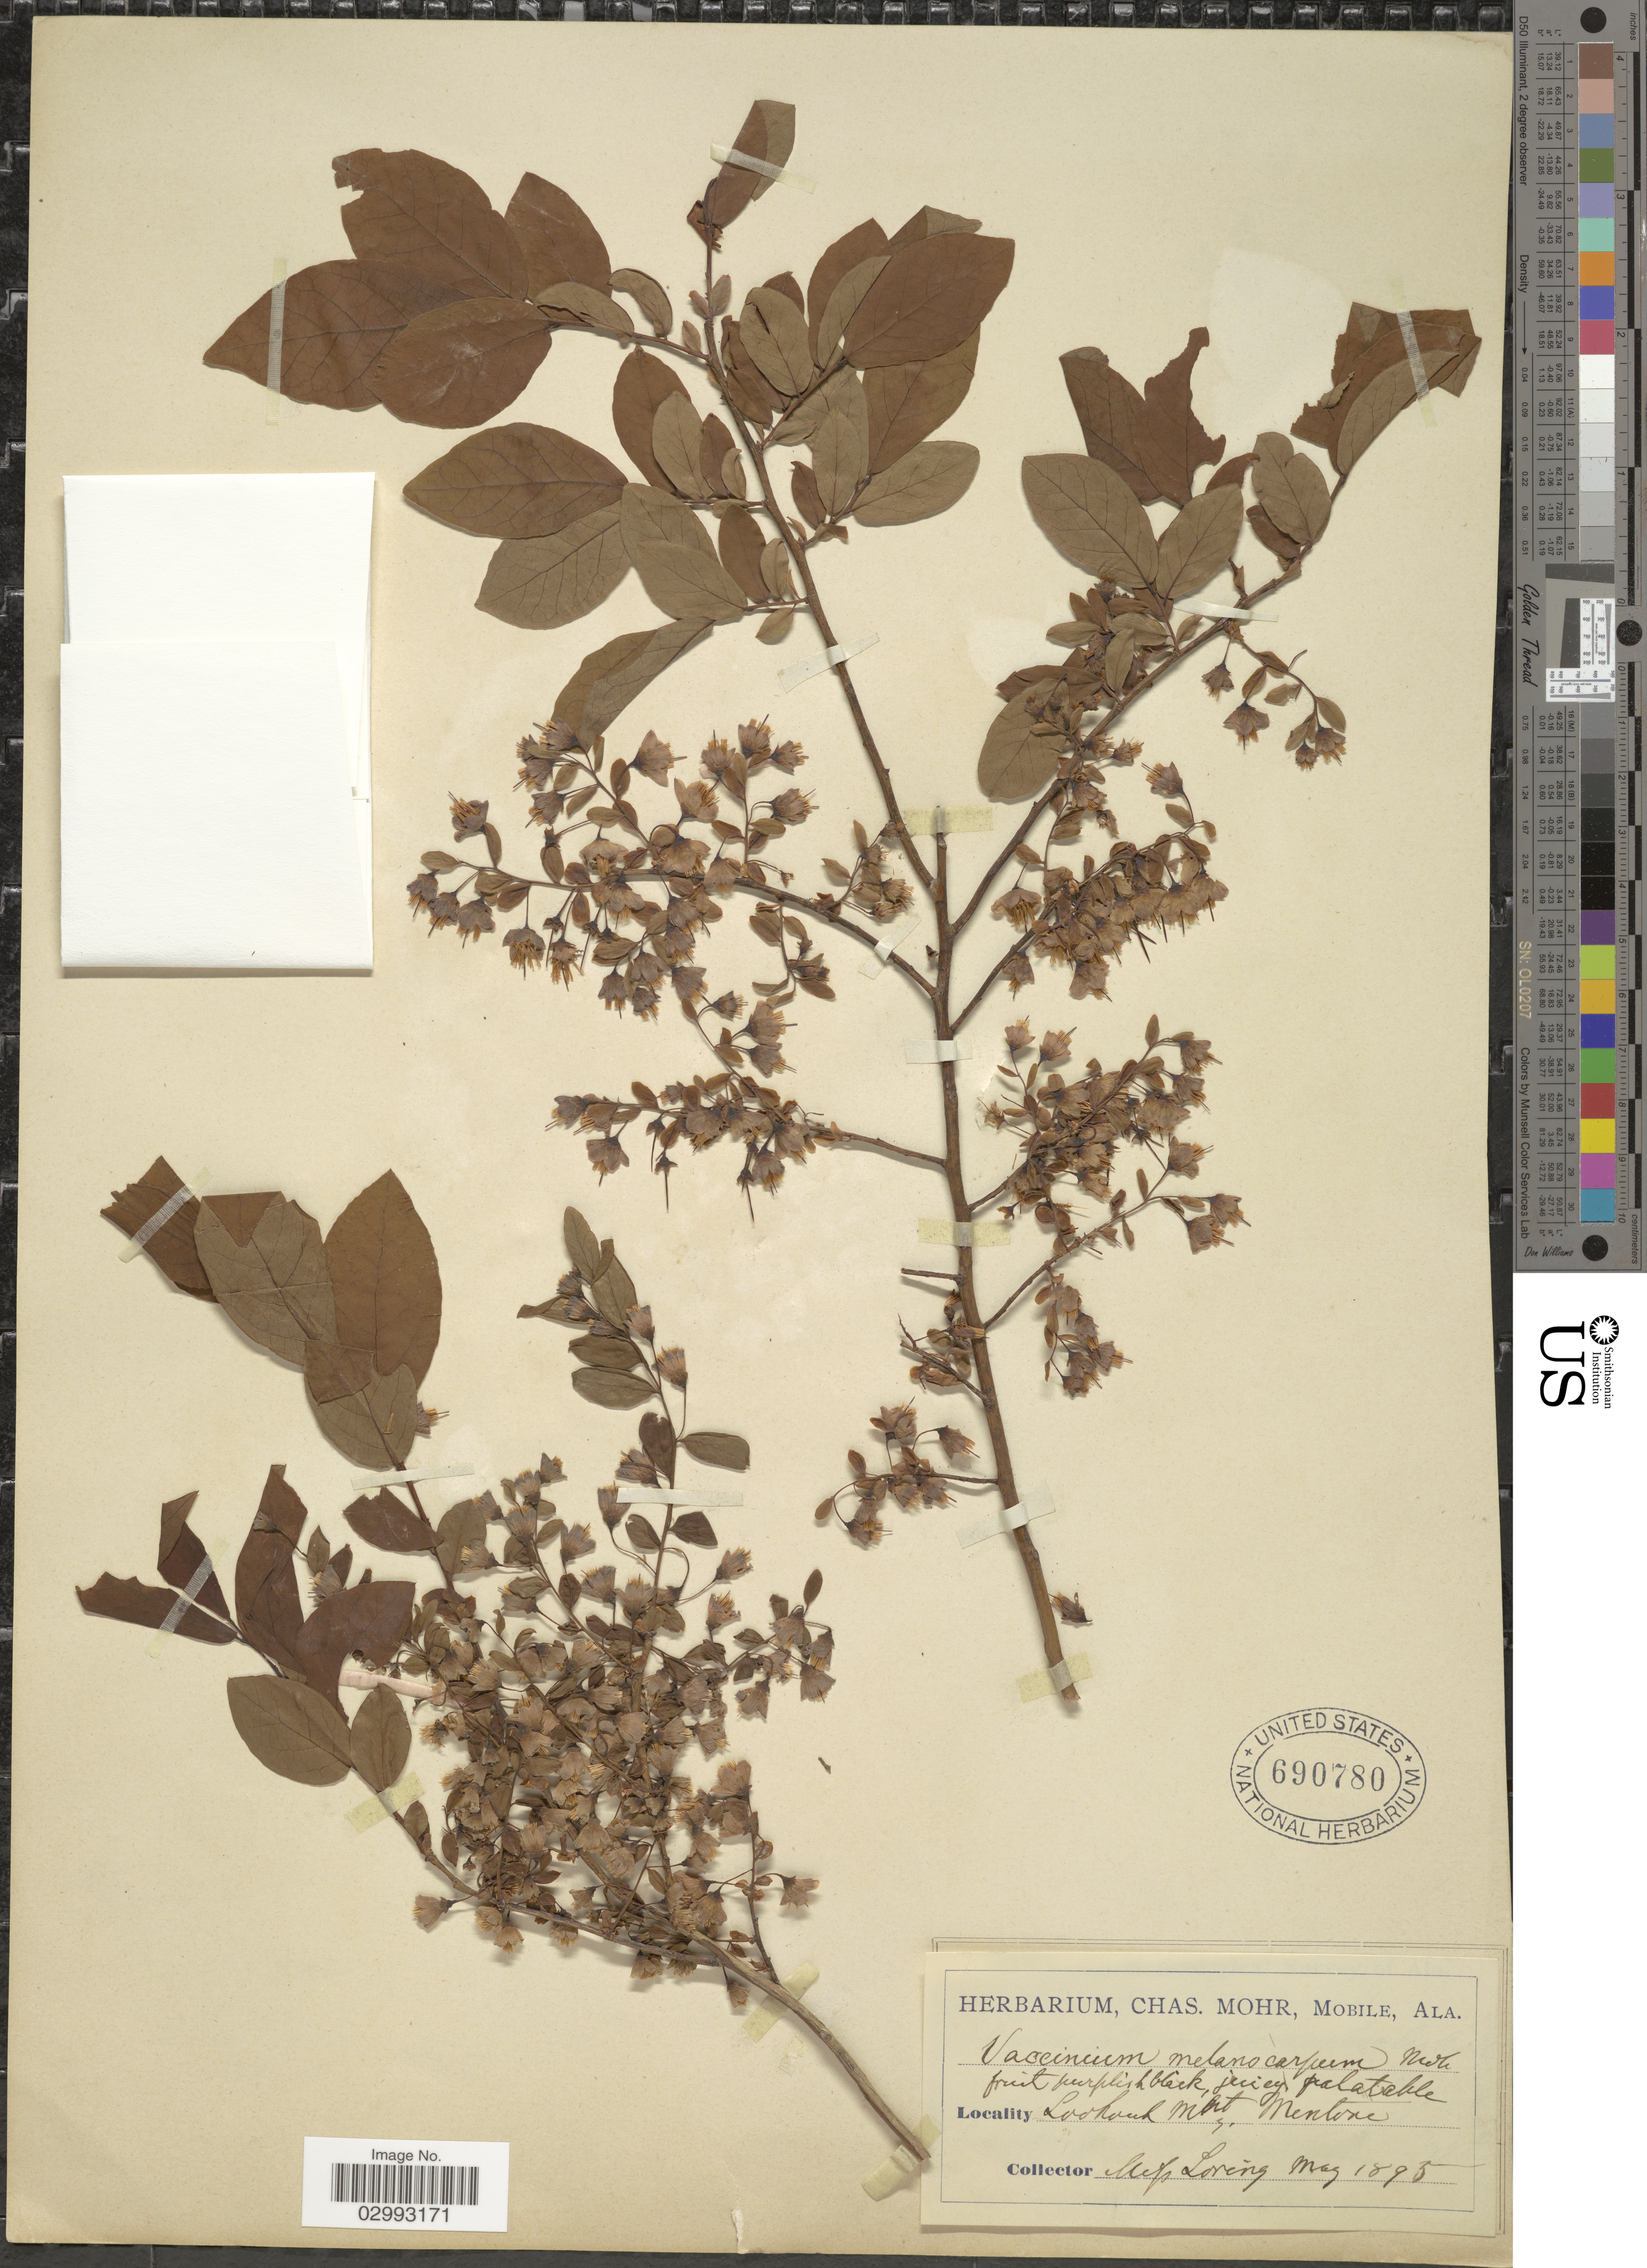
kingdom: Plantae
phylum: Tracheophyta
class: Magnoliopsida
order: Ericales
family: Ericaceae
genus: Polycodium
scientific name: Polycodium melanocarpum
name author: (C. Mohr) Small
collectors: Miss Lorenz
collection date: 1895-05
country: United States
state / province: Alabama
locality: Lookout Mts., Mentone.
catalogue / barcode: US 690780